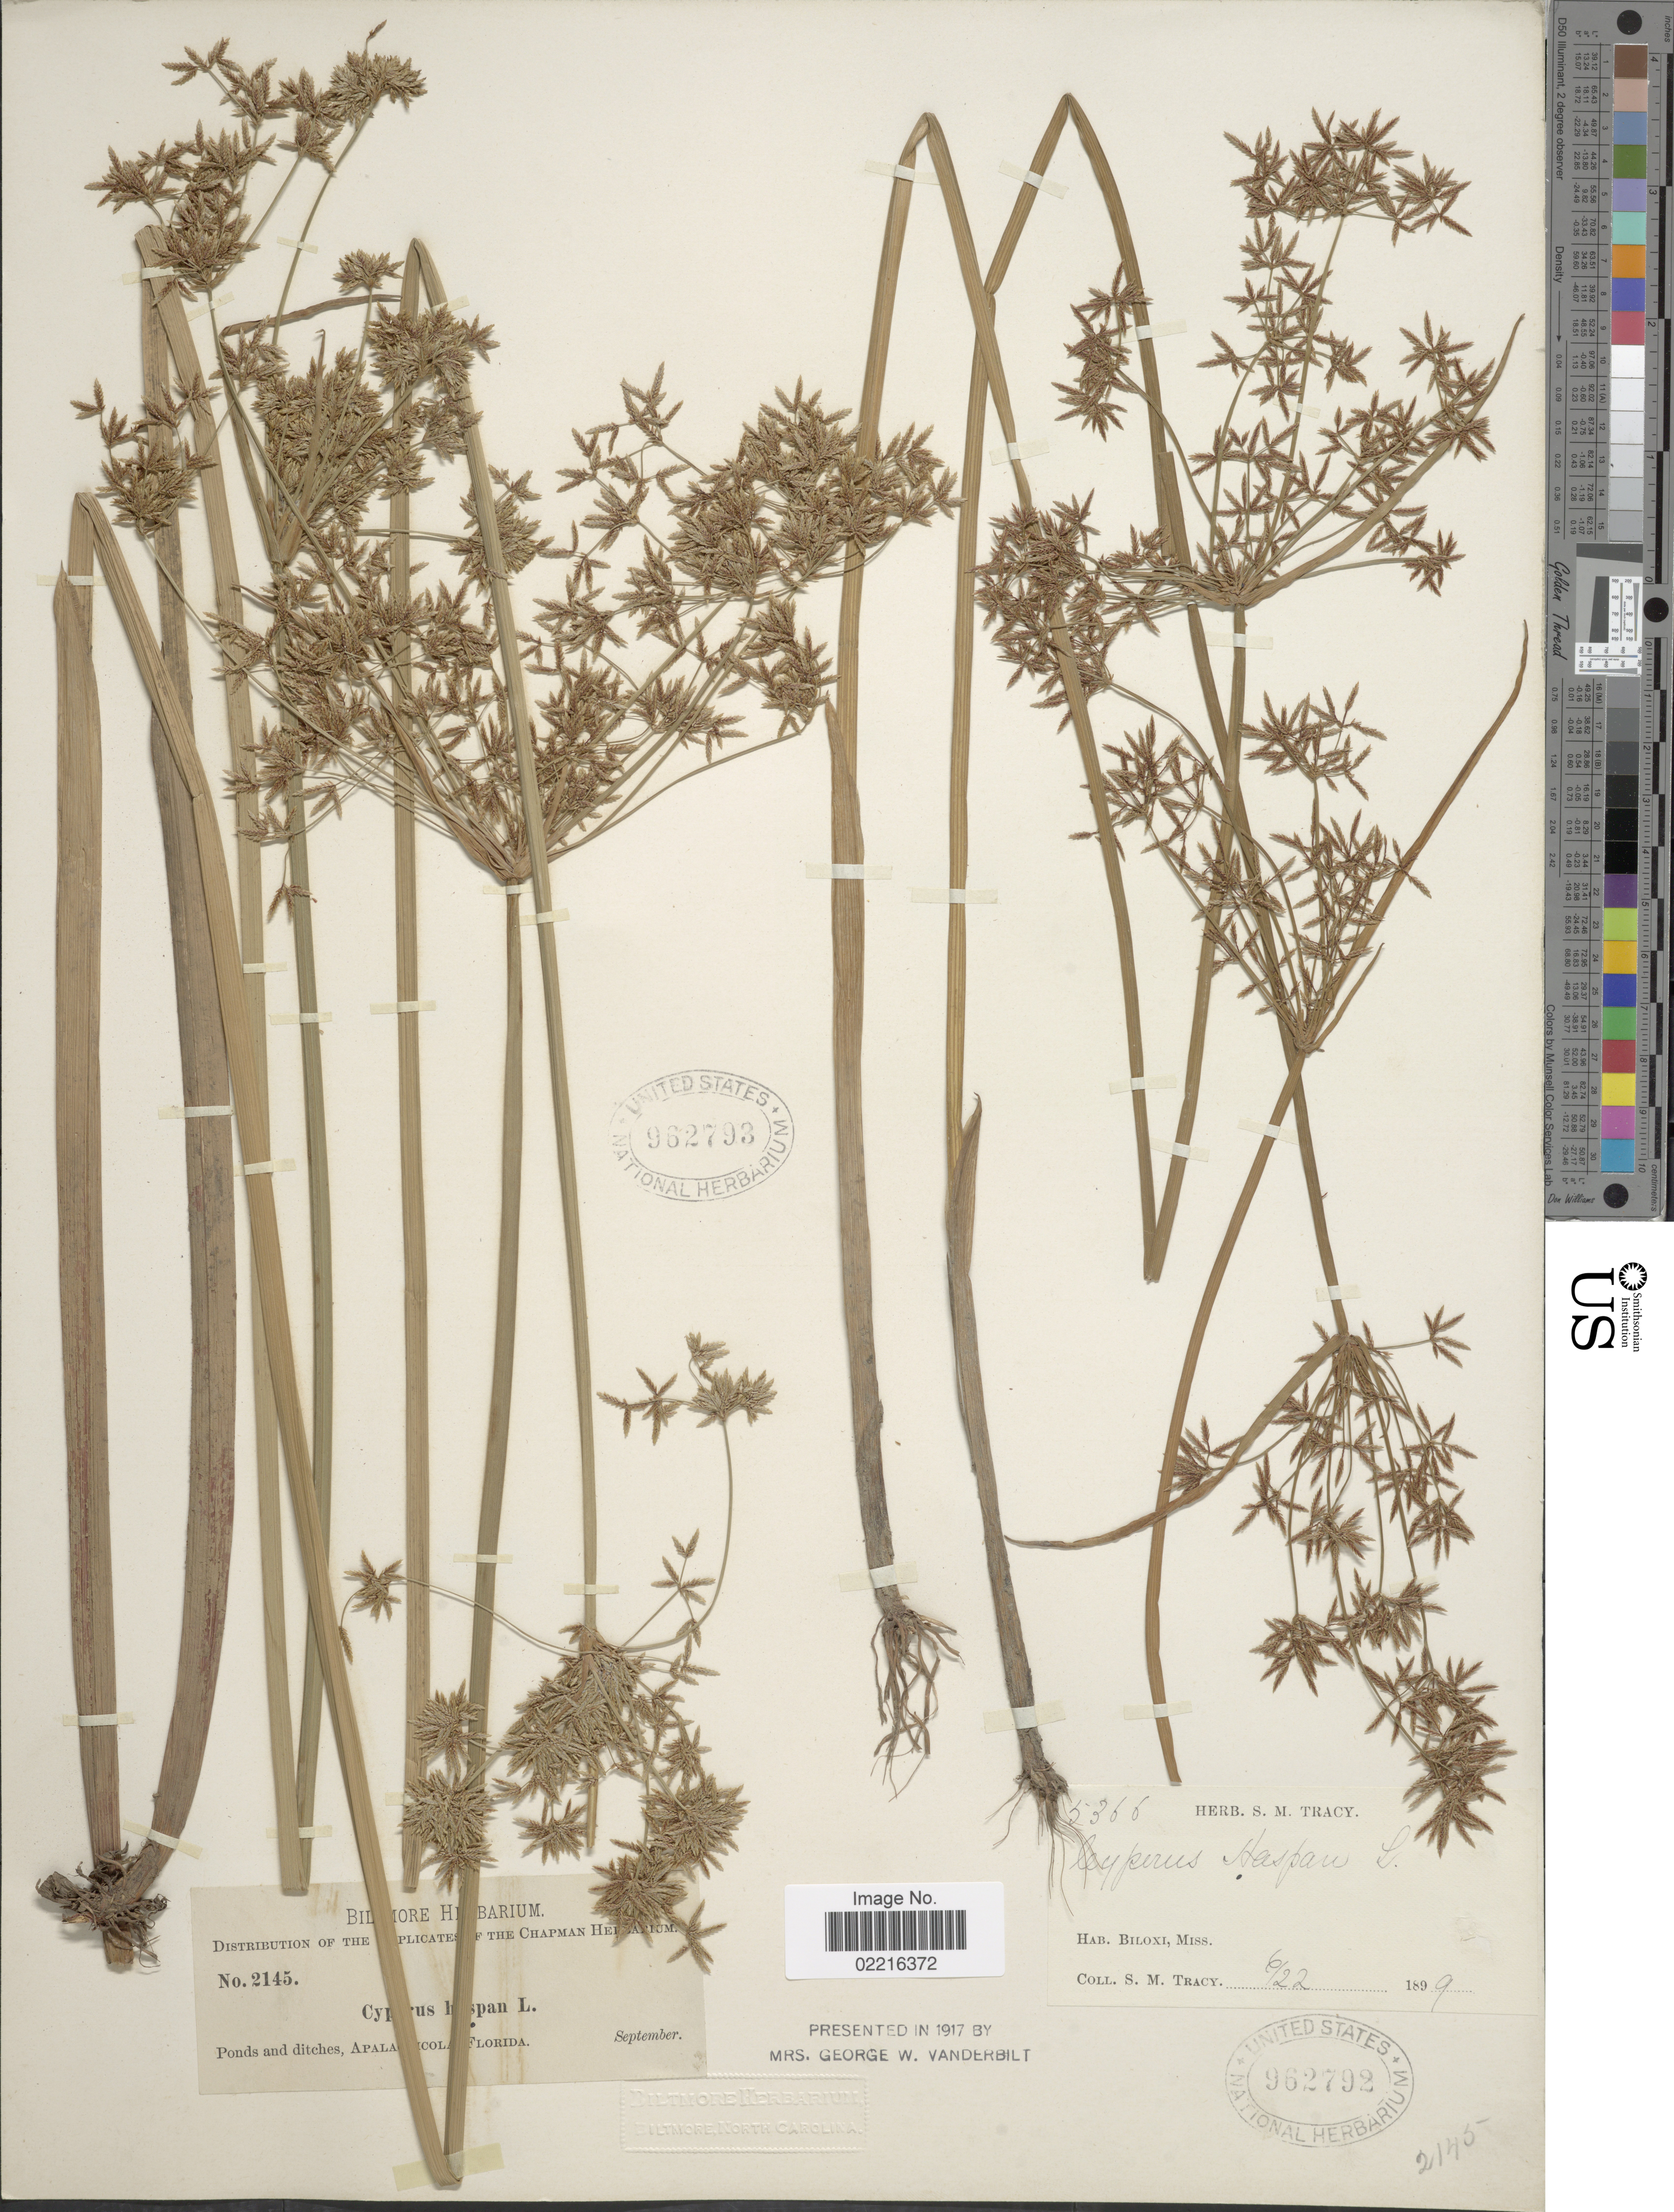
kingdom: Plantae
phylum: Tracheophyta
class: Liliopsida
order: Poales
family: Cyperaceae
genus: Cyperus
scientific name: Cyperus haspan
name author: L.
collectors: ex herb. Biltmore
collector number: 2145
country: United States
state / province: Florida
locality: Apalachicola.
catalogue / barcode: US 962793